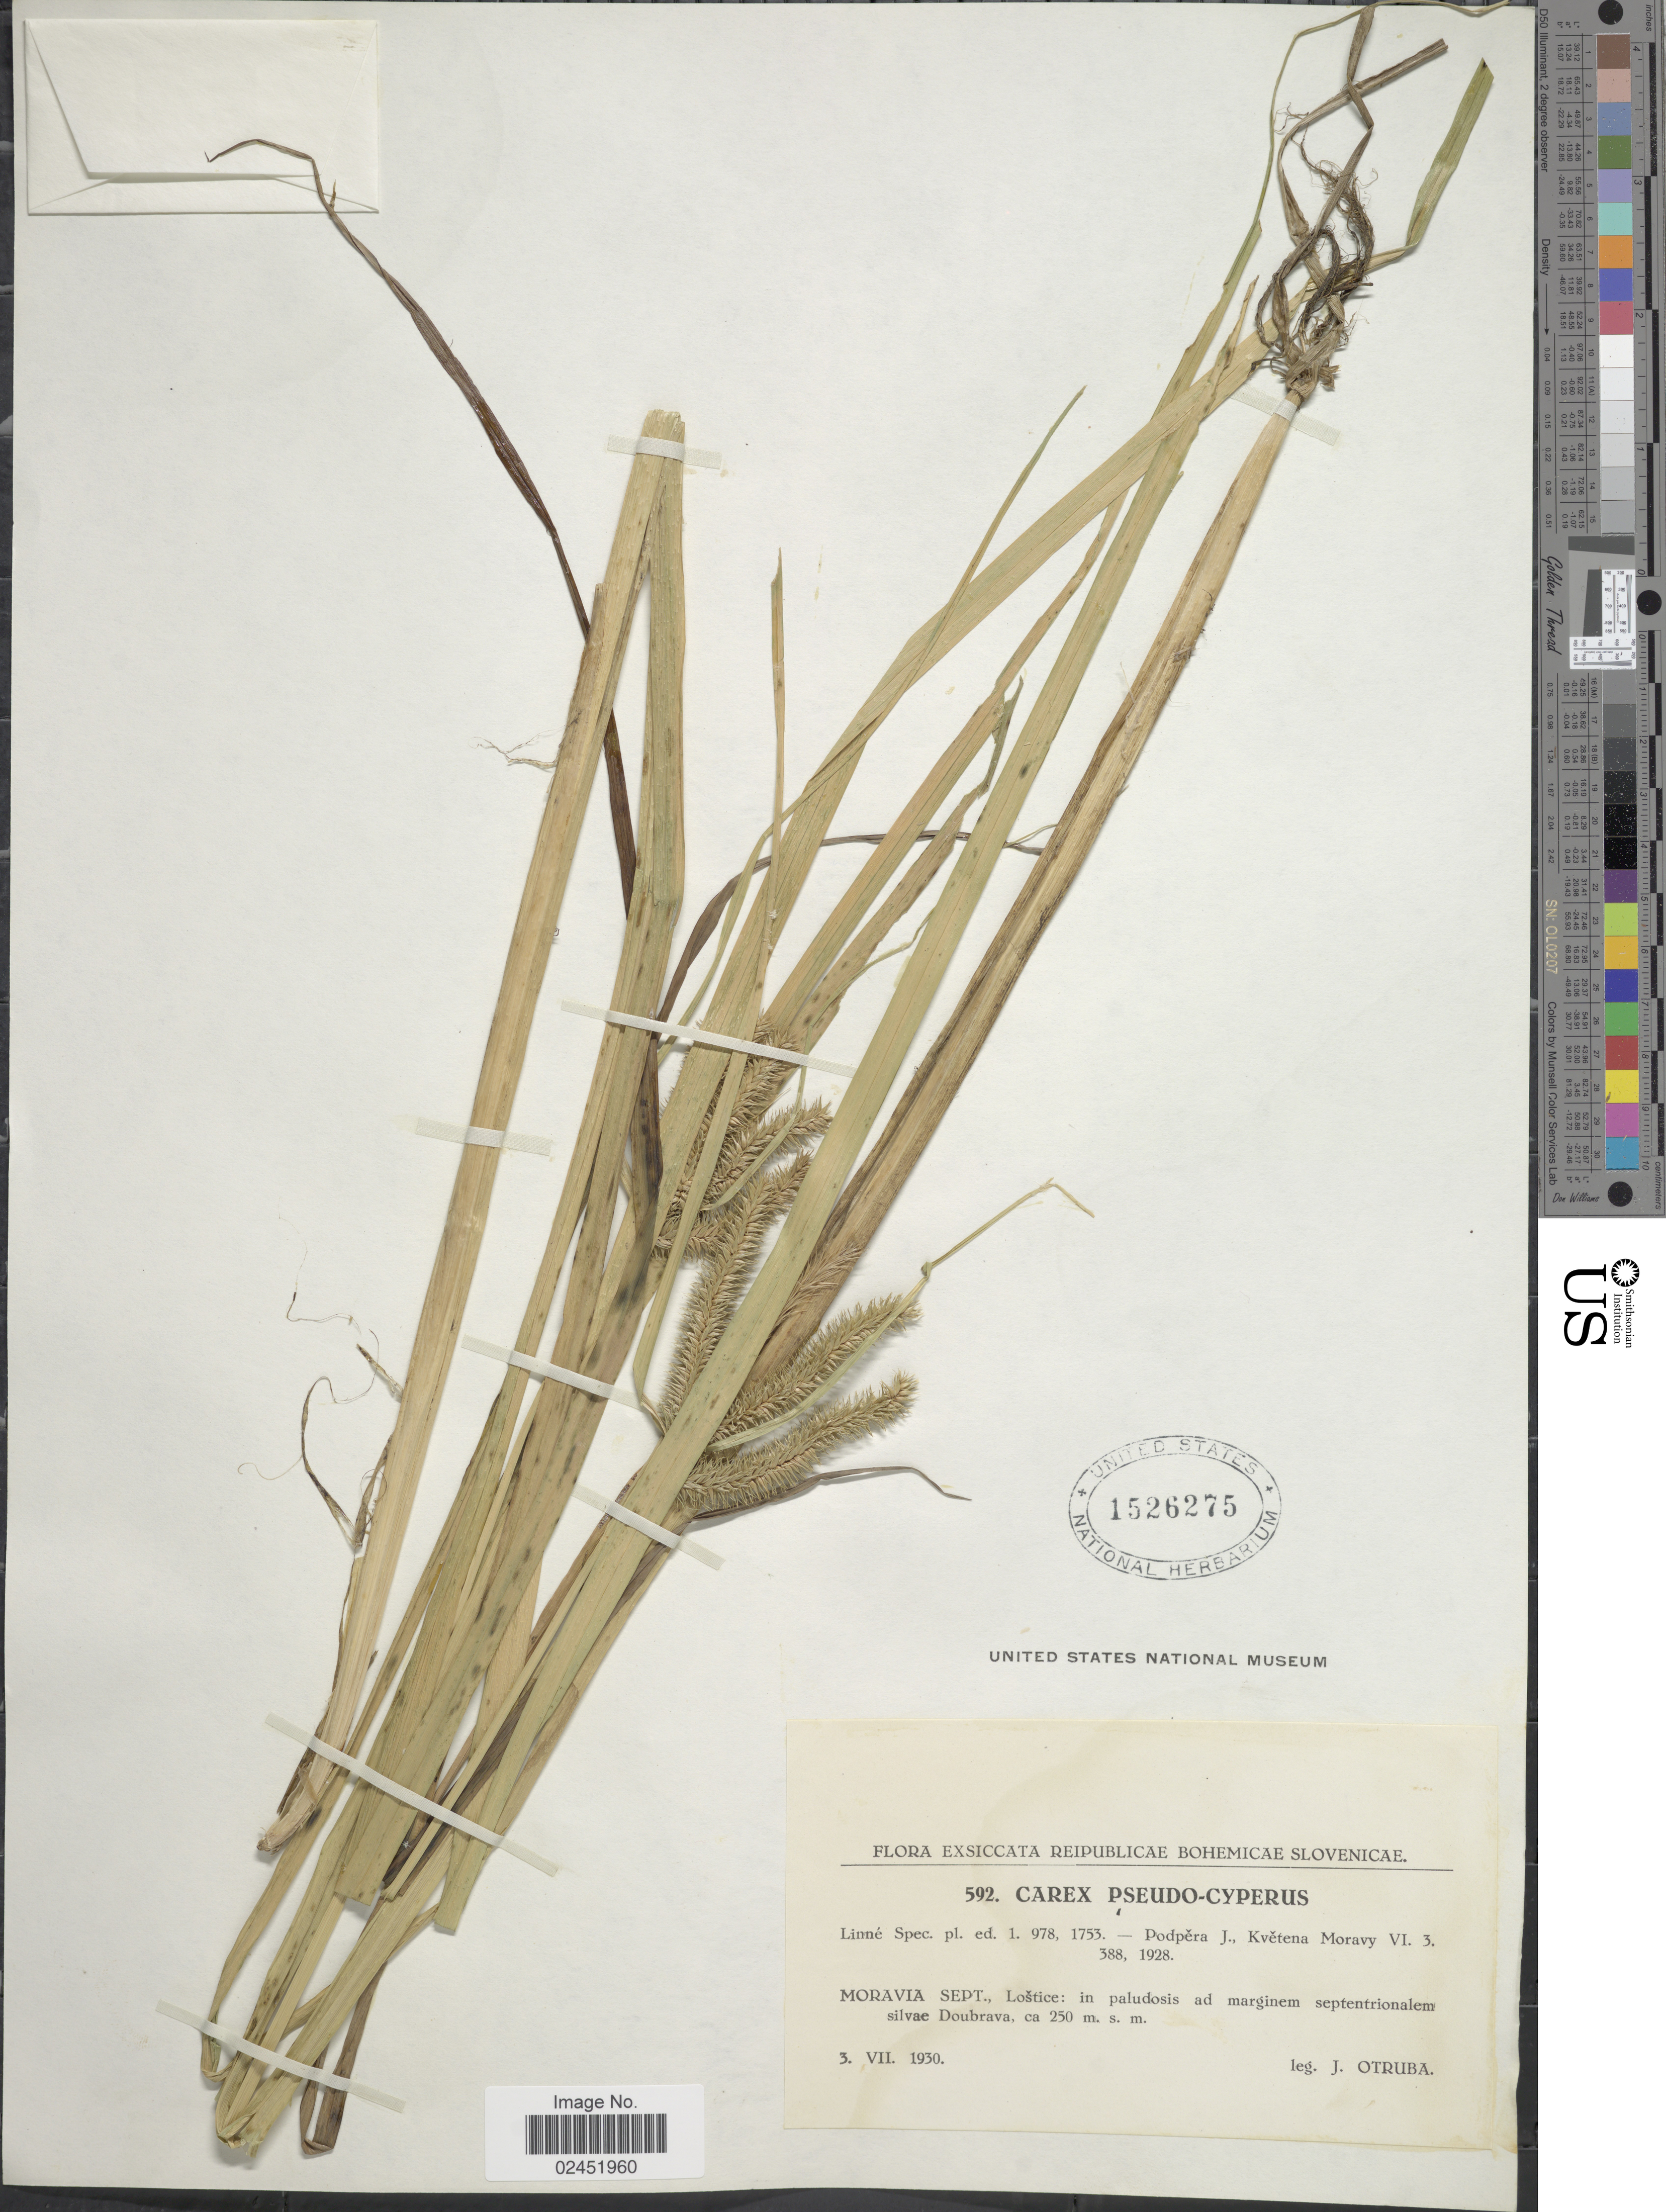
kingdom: Plantae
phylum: Tracheophyta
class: Liliopsida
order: Poales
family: Cyperaceae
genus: Carex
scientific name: Carex pseudocyperus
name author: L.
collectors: J. Otruba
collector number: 592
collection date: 1930-07-03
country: Czechia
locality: Moravia Sept., Lostice: in paludosis ad marginem septentrionalem silvae Doubrava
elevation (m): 250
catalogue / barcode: US 1526275